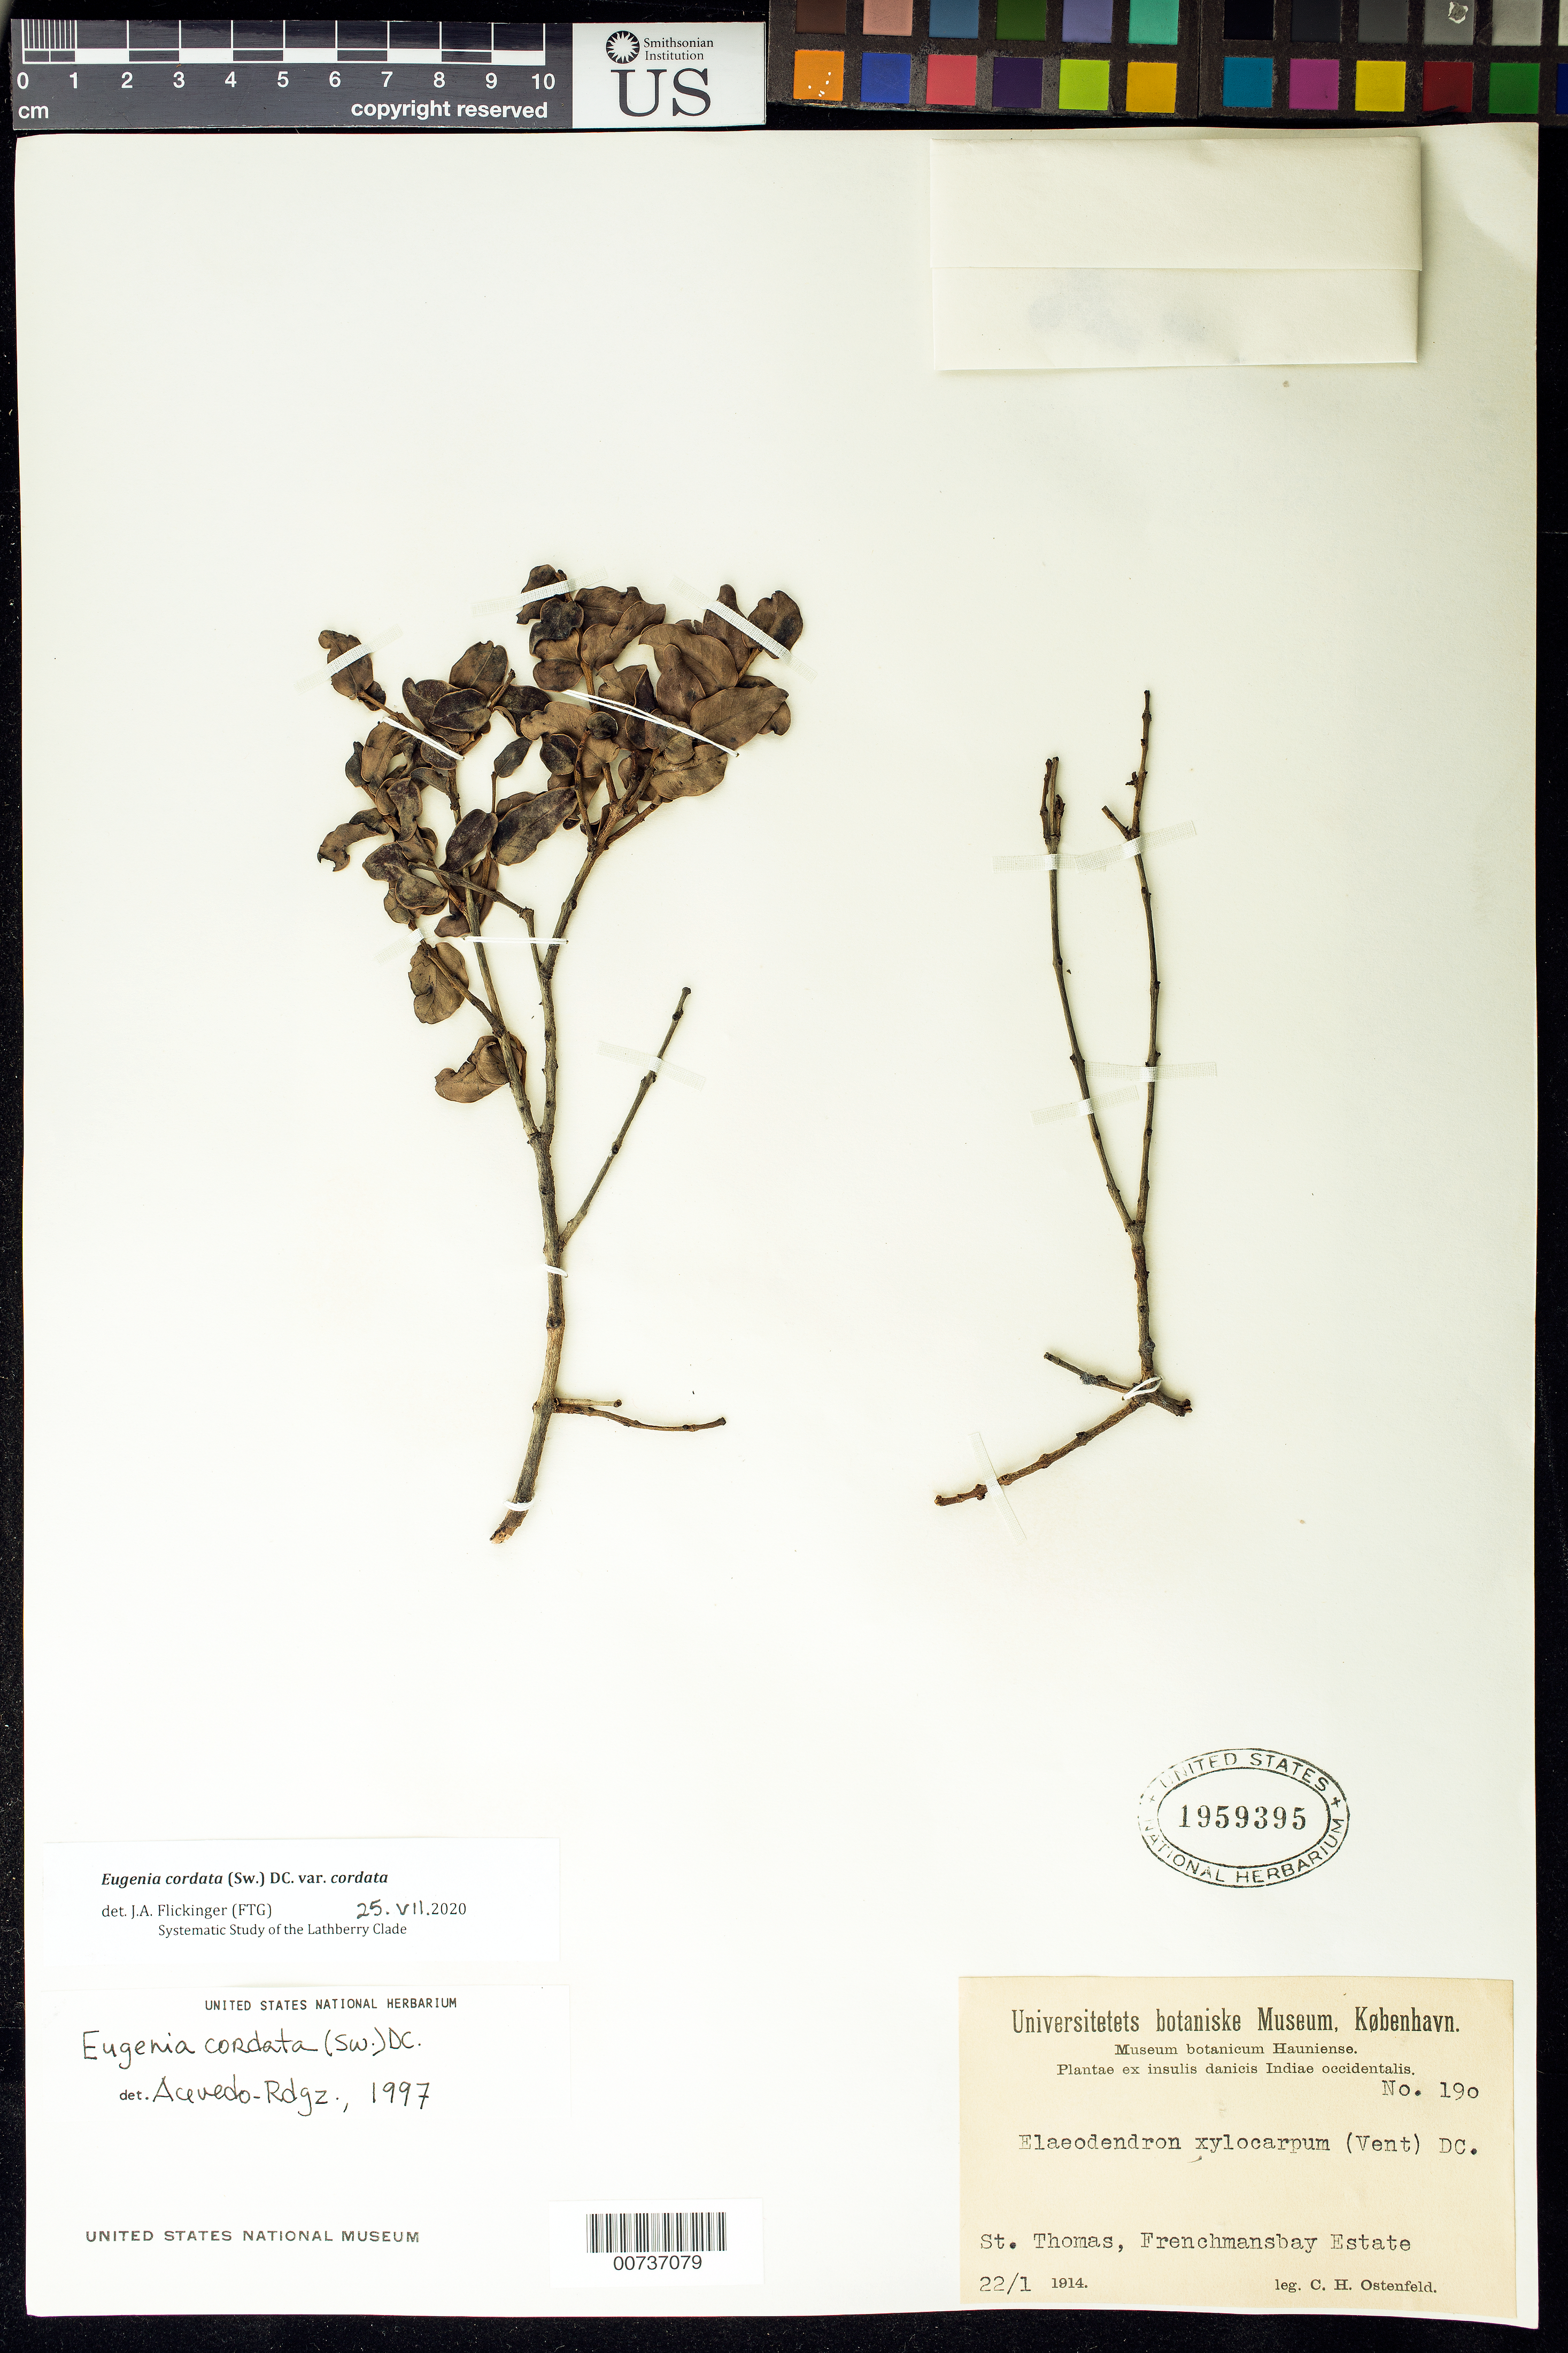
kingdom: Plantae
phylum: Tracheophyta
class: Magnoliopsida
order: Myrtales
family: Myrtaceae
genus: Eugenia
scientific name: Eugenia cordata var. cordata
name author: (Sw.) DC.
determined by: Flickinger, Jonathan A.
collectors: C. Ostenfeld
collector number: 190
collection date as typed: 22 Jan 1914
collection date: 1914-01-22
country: U.S. Virgin Islands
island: St. Thomas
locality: Frenchmansbay Estate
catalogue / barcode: US 1959395